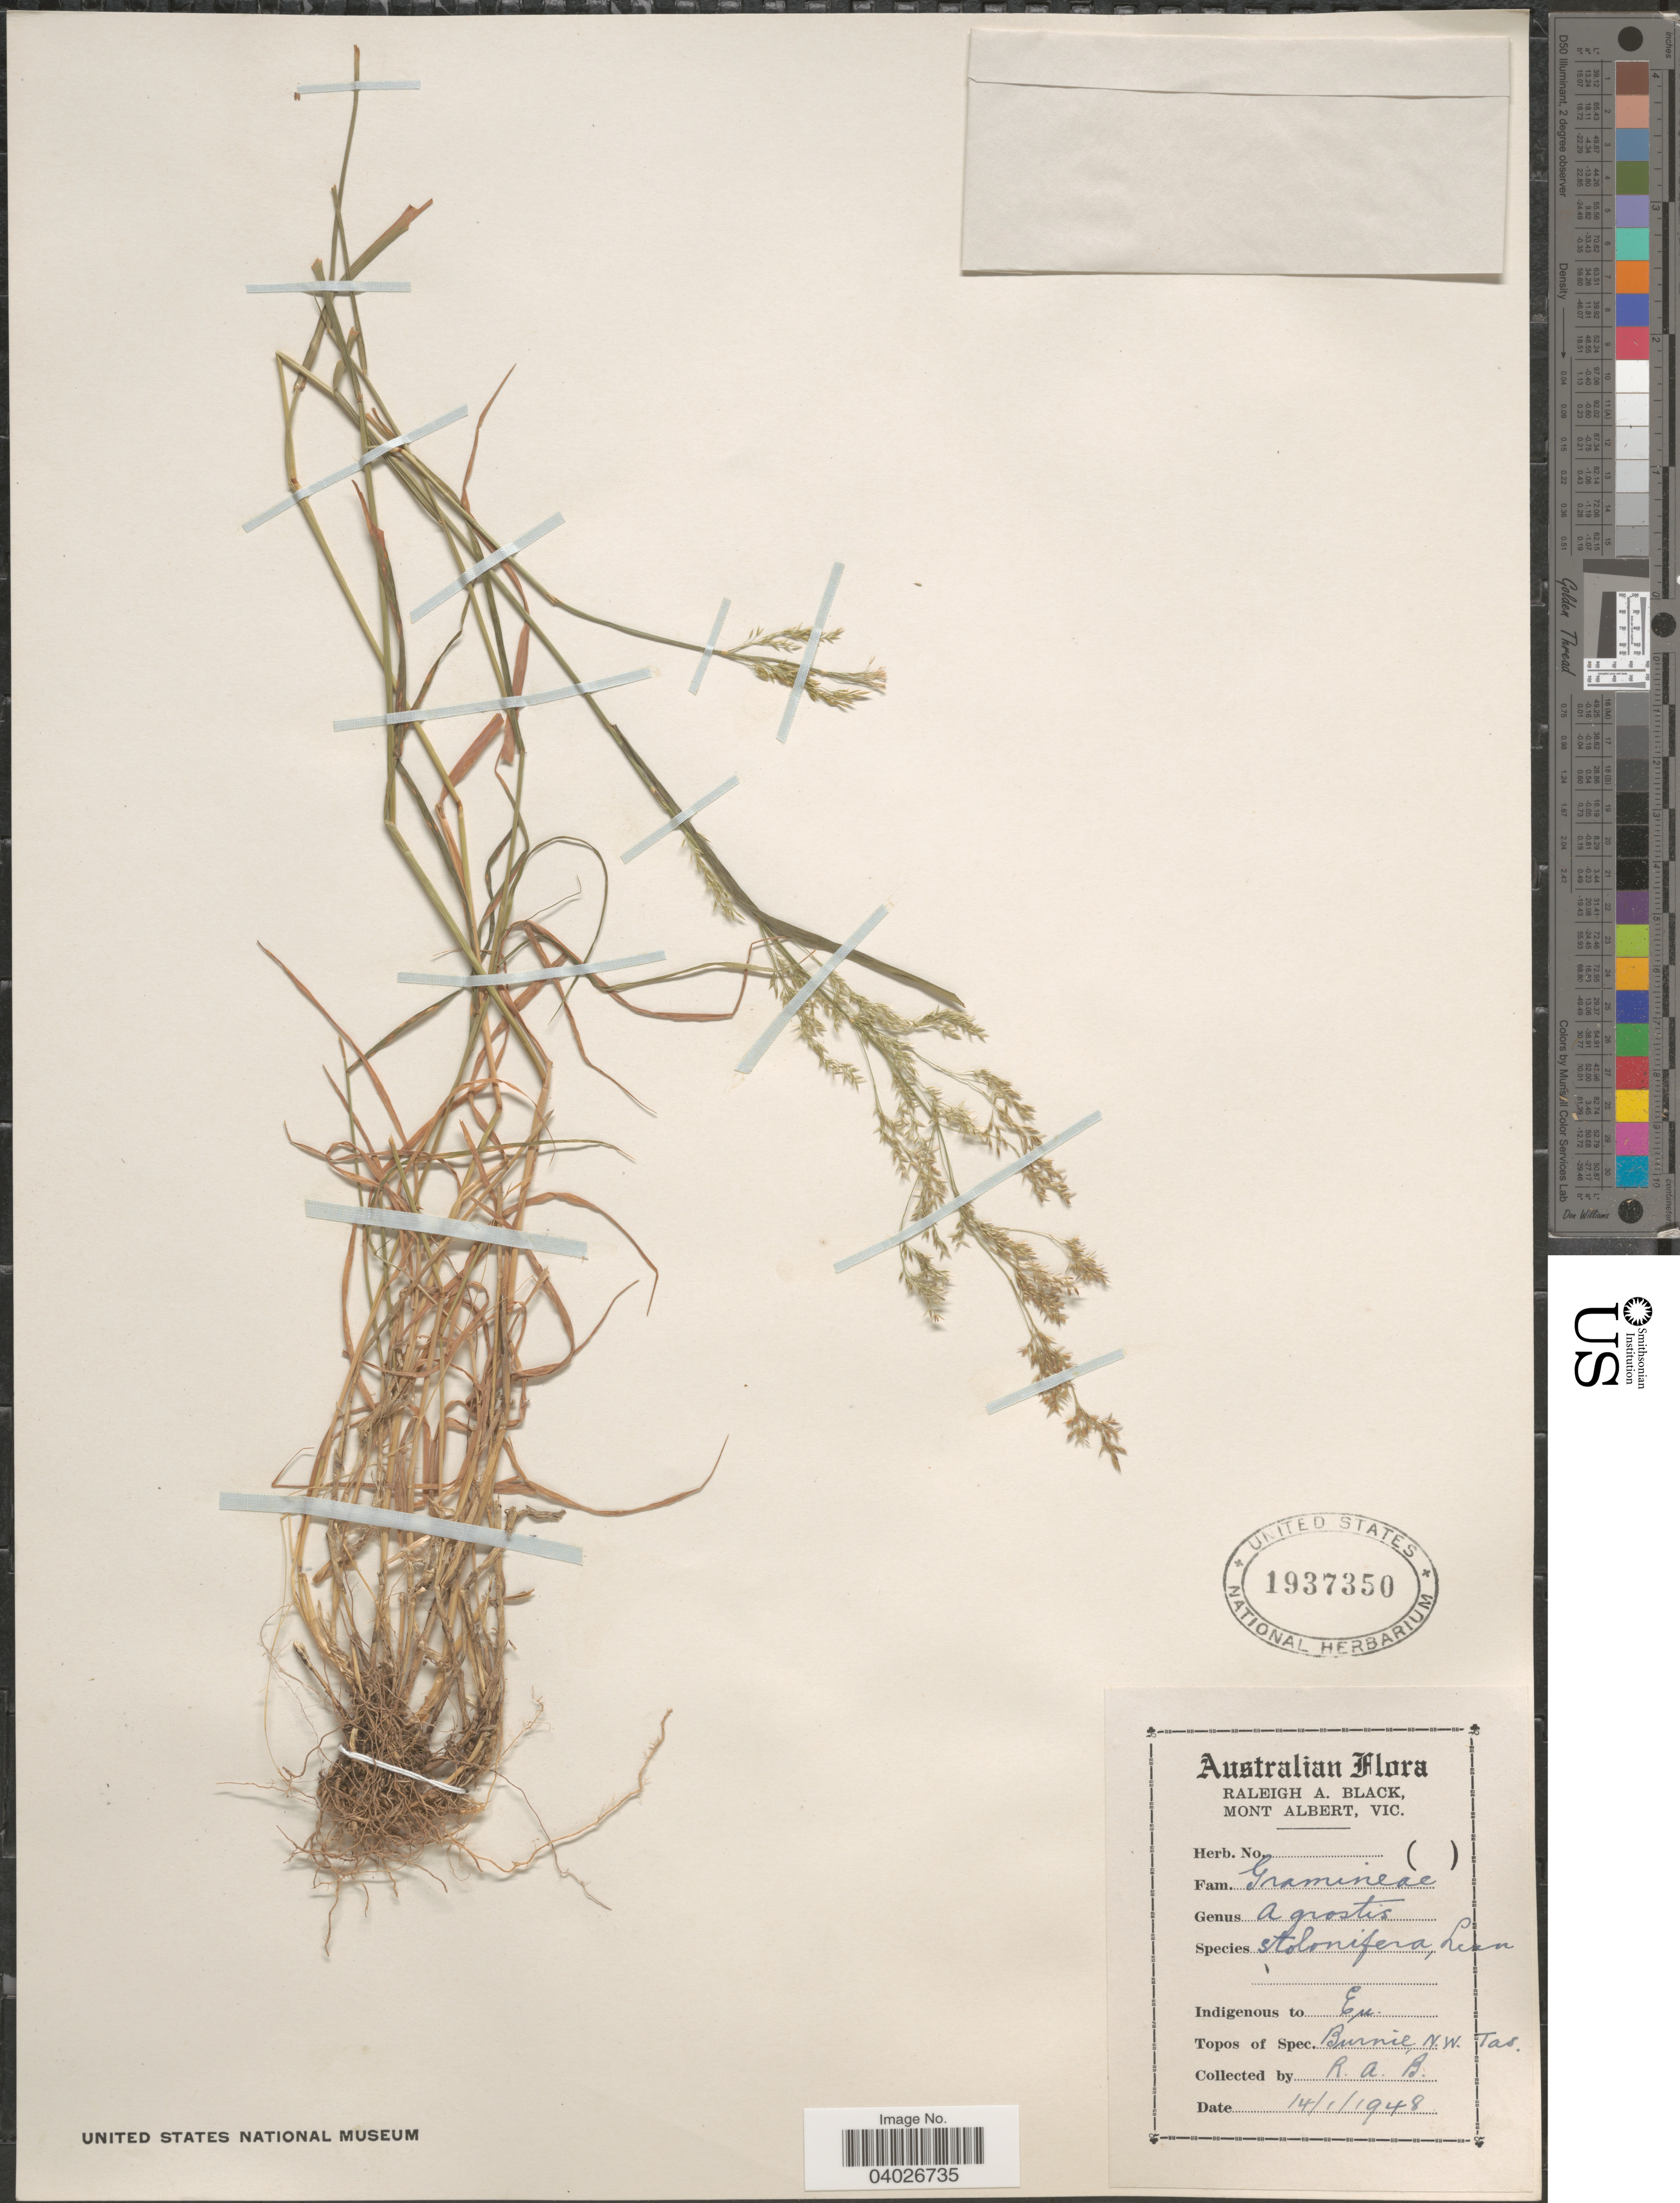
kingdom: Plantae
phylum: Tracheophyta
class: Liliopsida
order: Poales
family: Poaceae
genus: Agrostis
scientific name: Agrostis stolonifera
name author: L.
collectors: R. A. Black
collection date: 1948-01-14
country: Australia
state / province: Tasmania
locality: Burnie, N. W. Tas.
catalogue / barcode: US 1937350